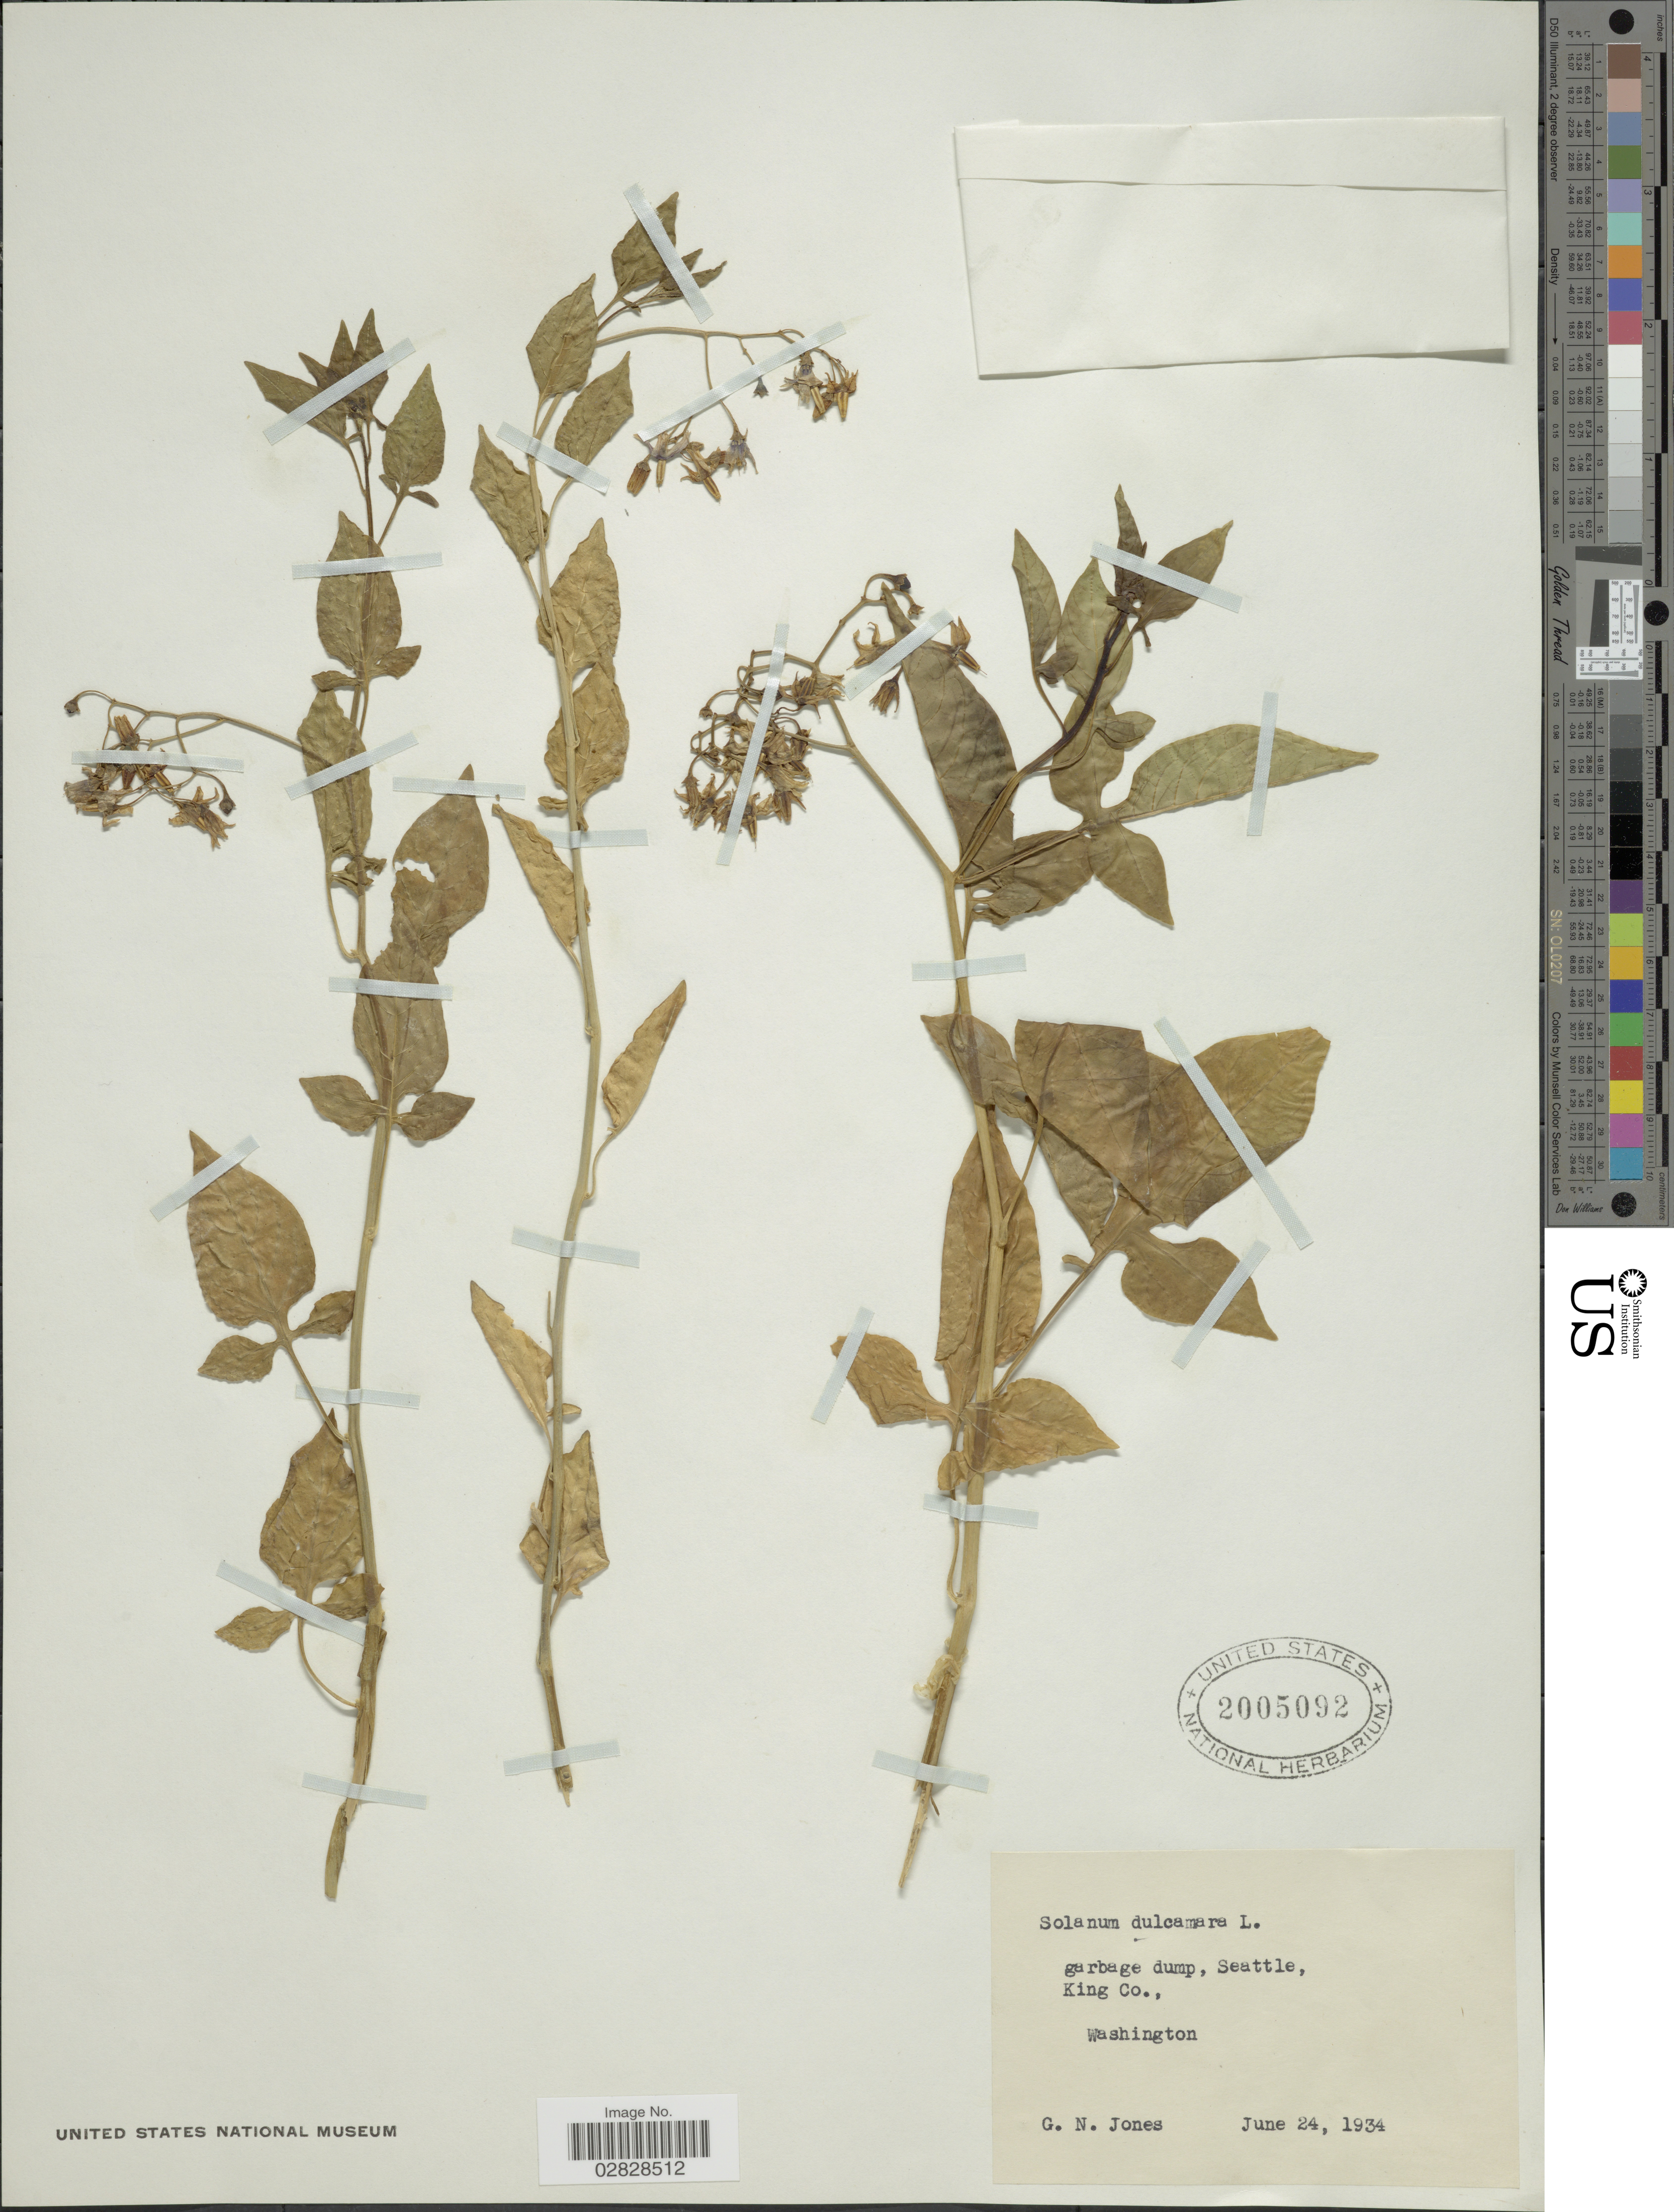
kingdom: Plantae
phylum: Tracheophyta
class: Magnoliopsida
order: Solanales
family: Solanaceae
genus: Solanum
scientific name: Solanum dulcamara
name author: L.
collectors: G. N. Jones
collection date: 1934-06-24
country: United States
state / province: Washington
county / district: King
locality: Seattle, King Co.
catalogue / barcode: US 2005092